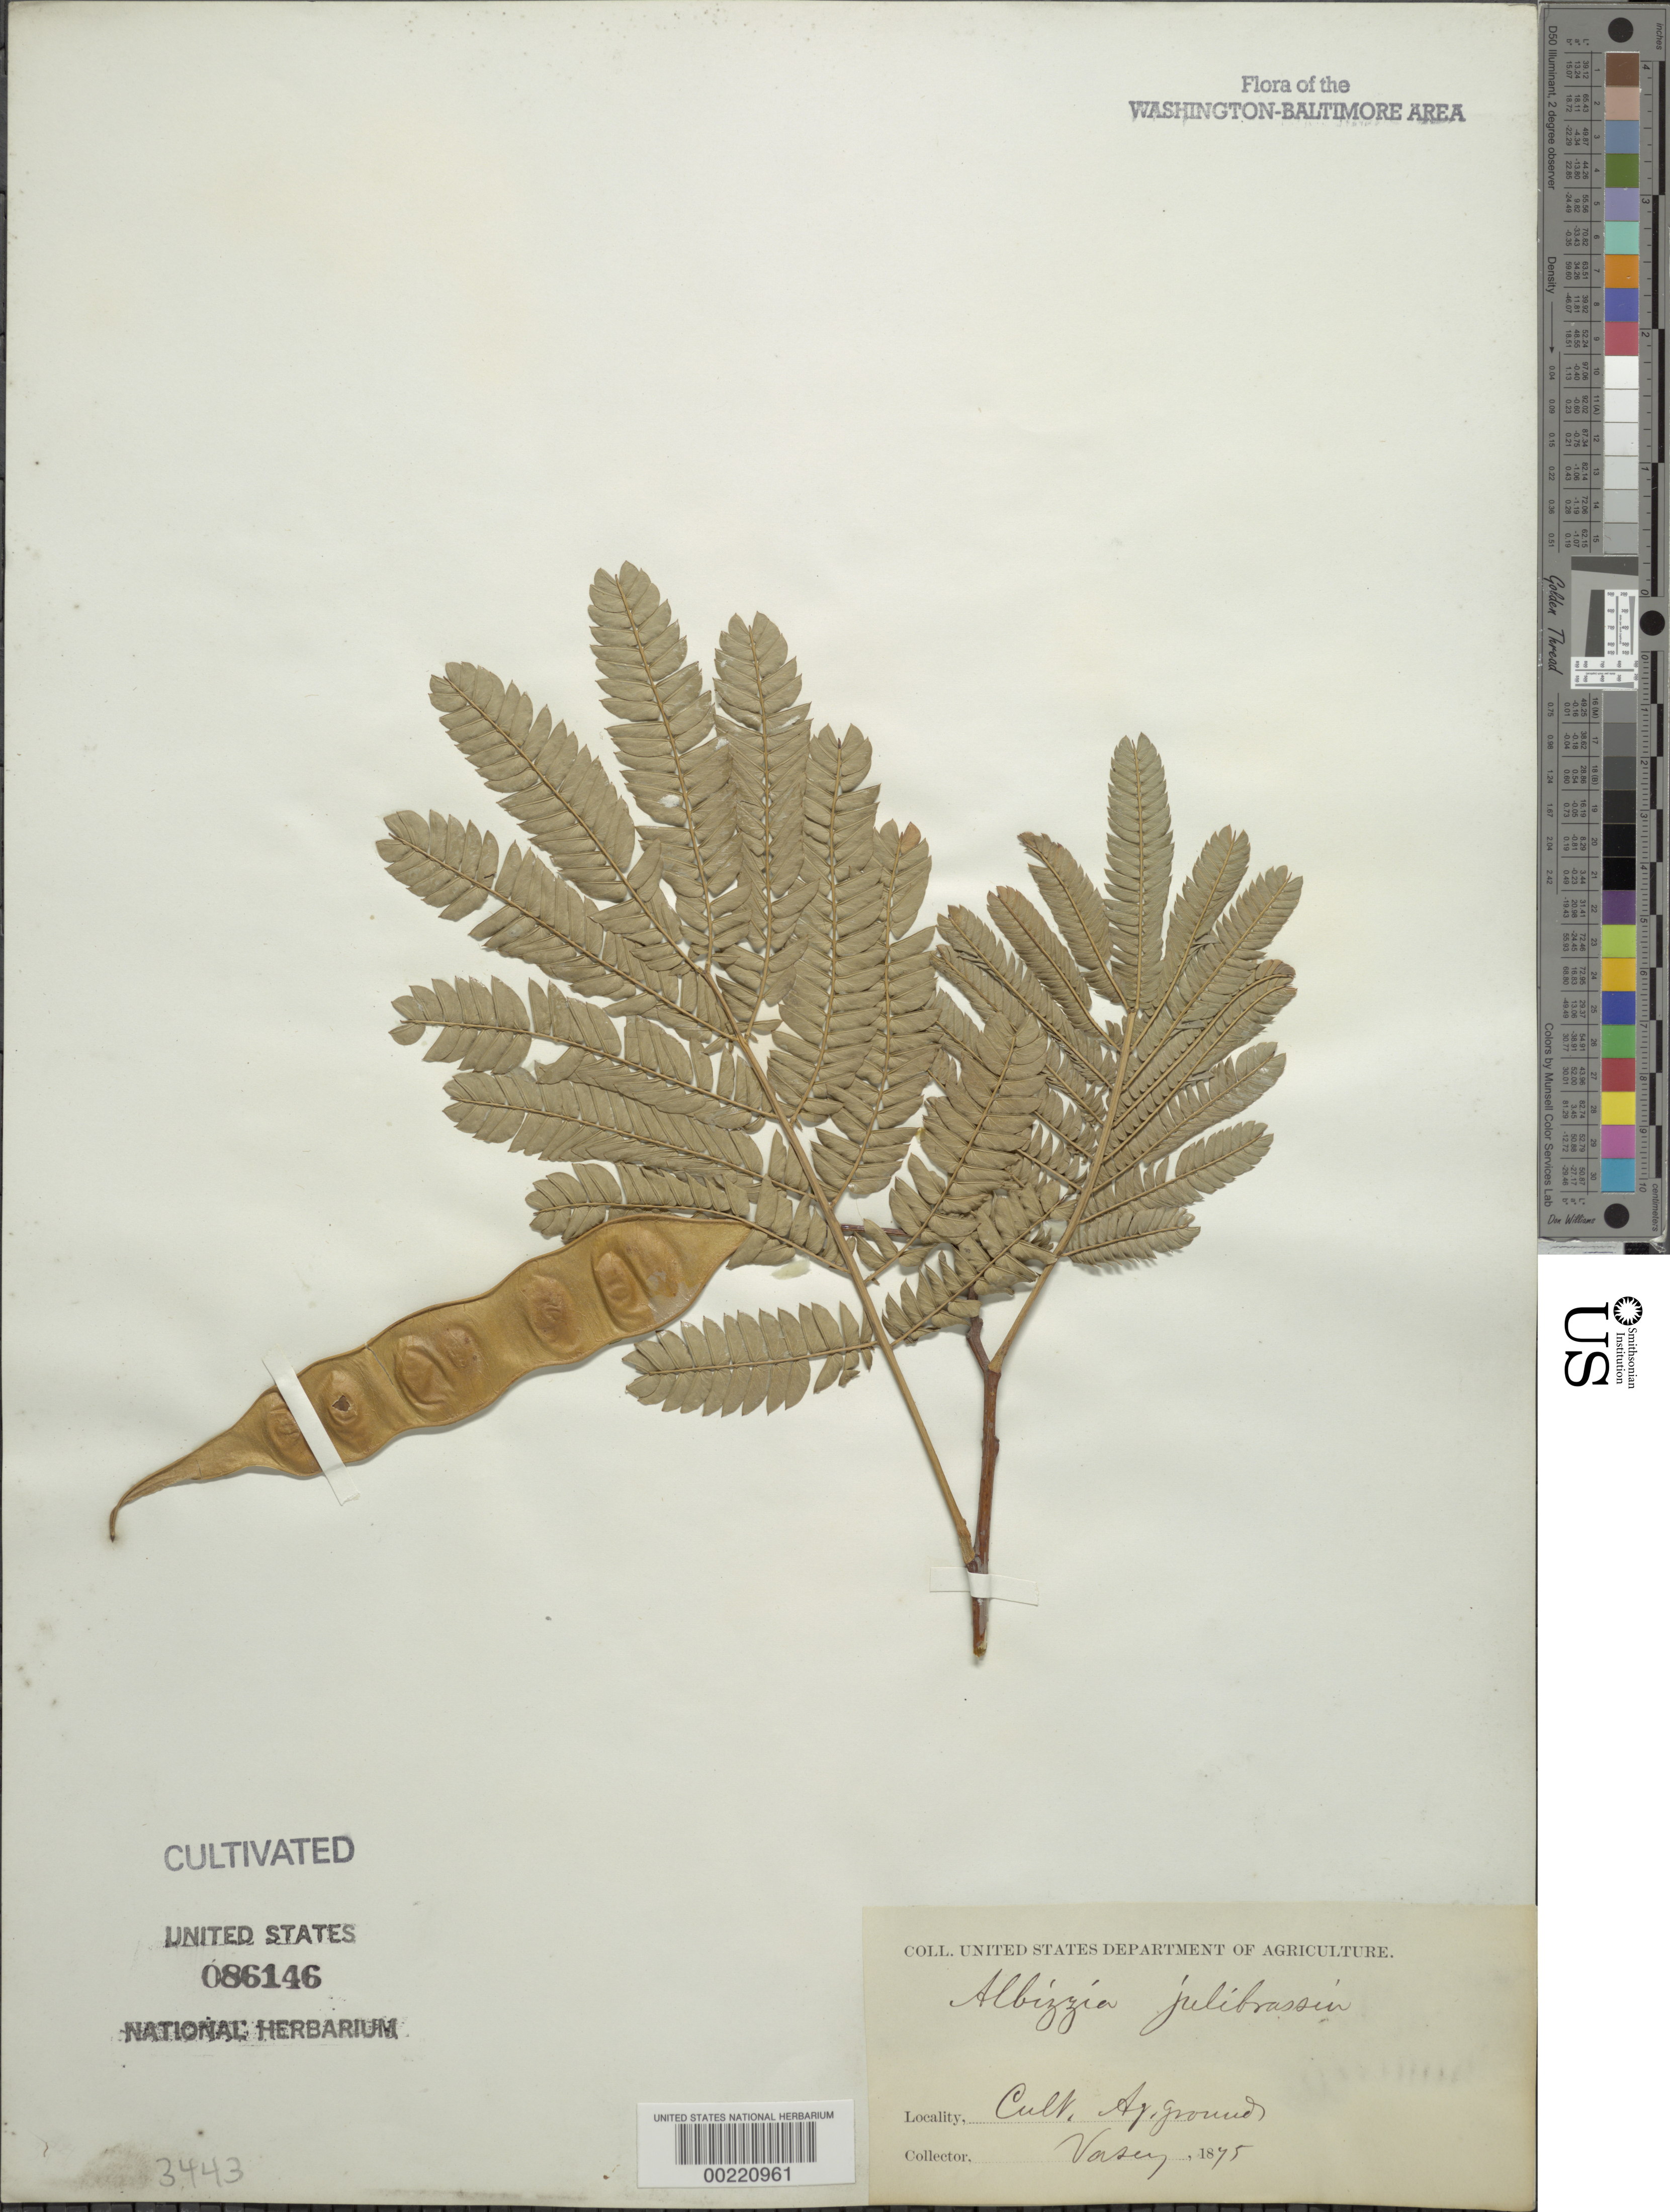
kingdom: Plantae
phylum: Tracheophyta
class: Magnoliopsida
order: Fabales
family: Fabaceae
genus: Albizia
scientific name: Albizia julibrissin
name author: Durazz.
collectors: G. R. Vasey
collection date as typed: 1875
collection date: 1875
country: United States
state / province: District of Columbia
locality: Department of Agriculture grounds, Washington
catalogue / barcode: US 86146